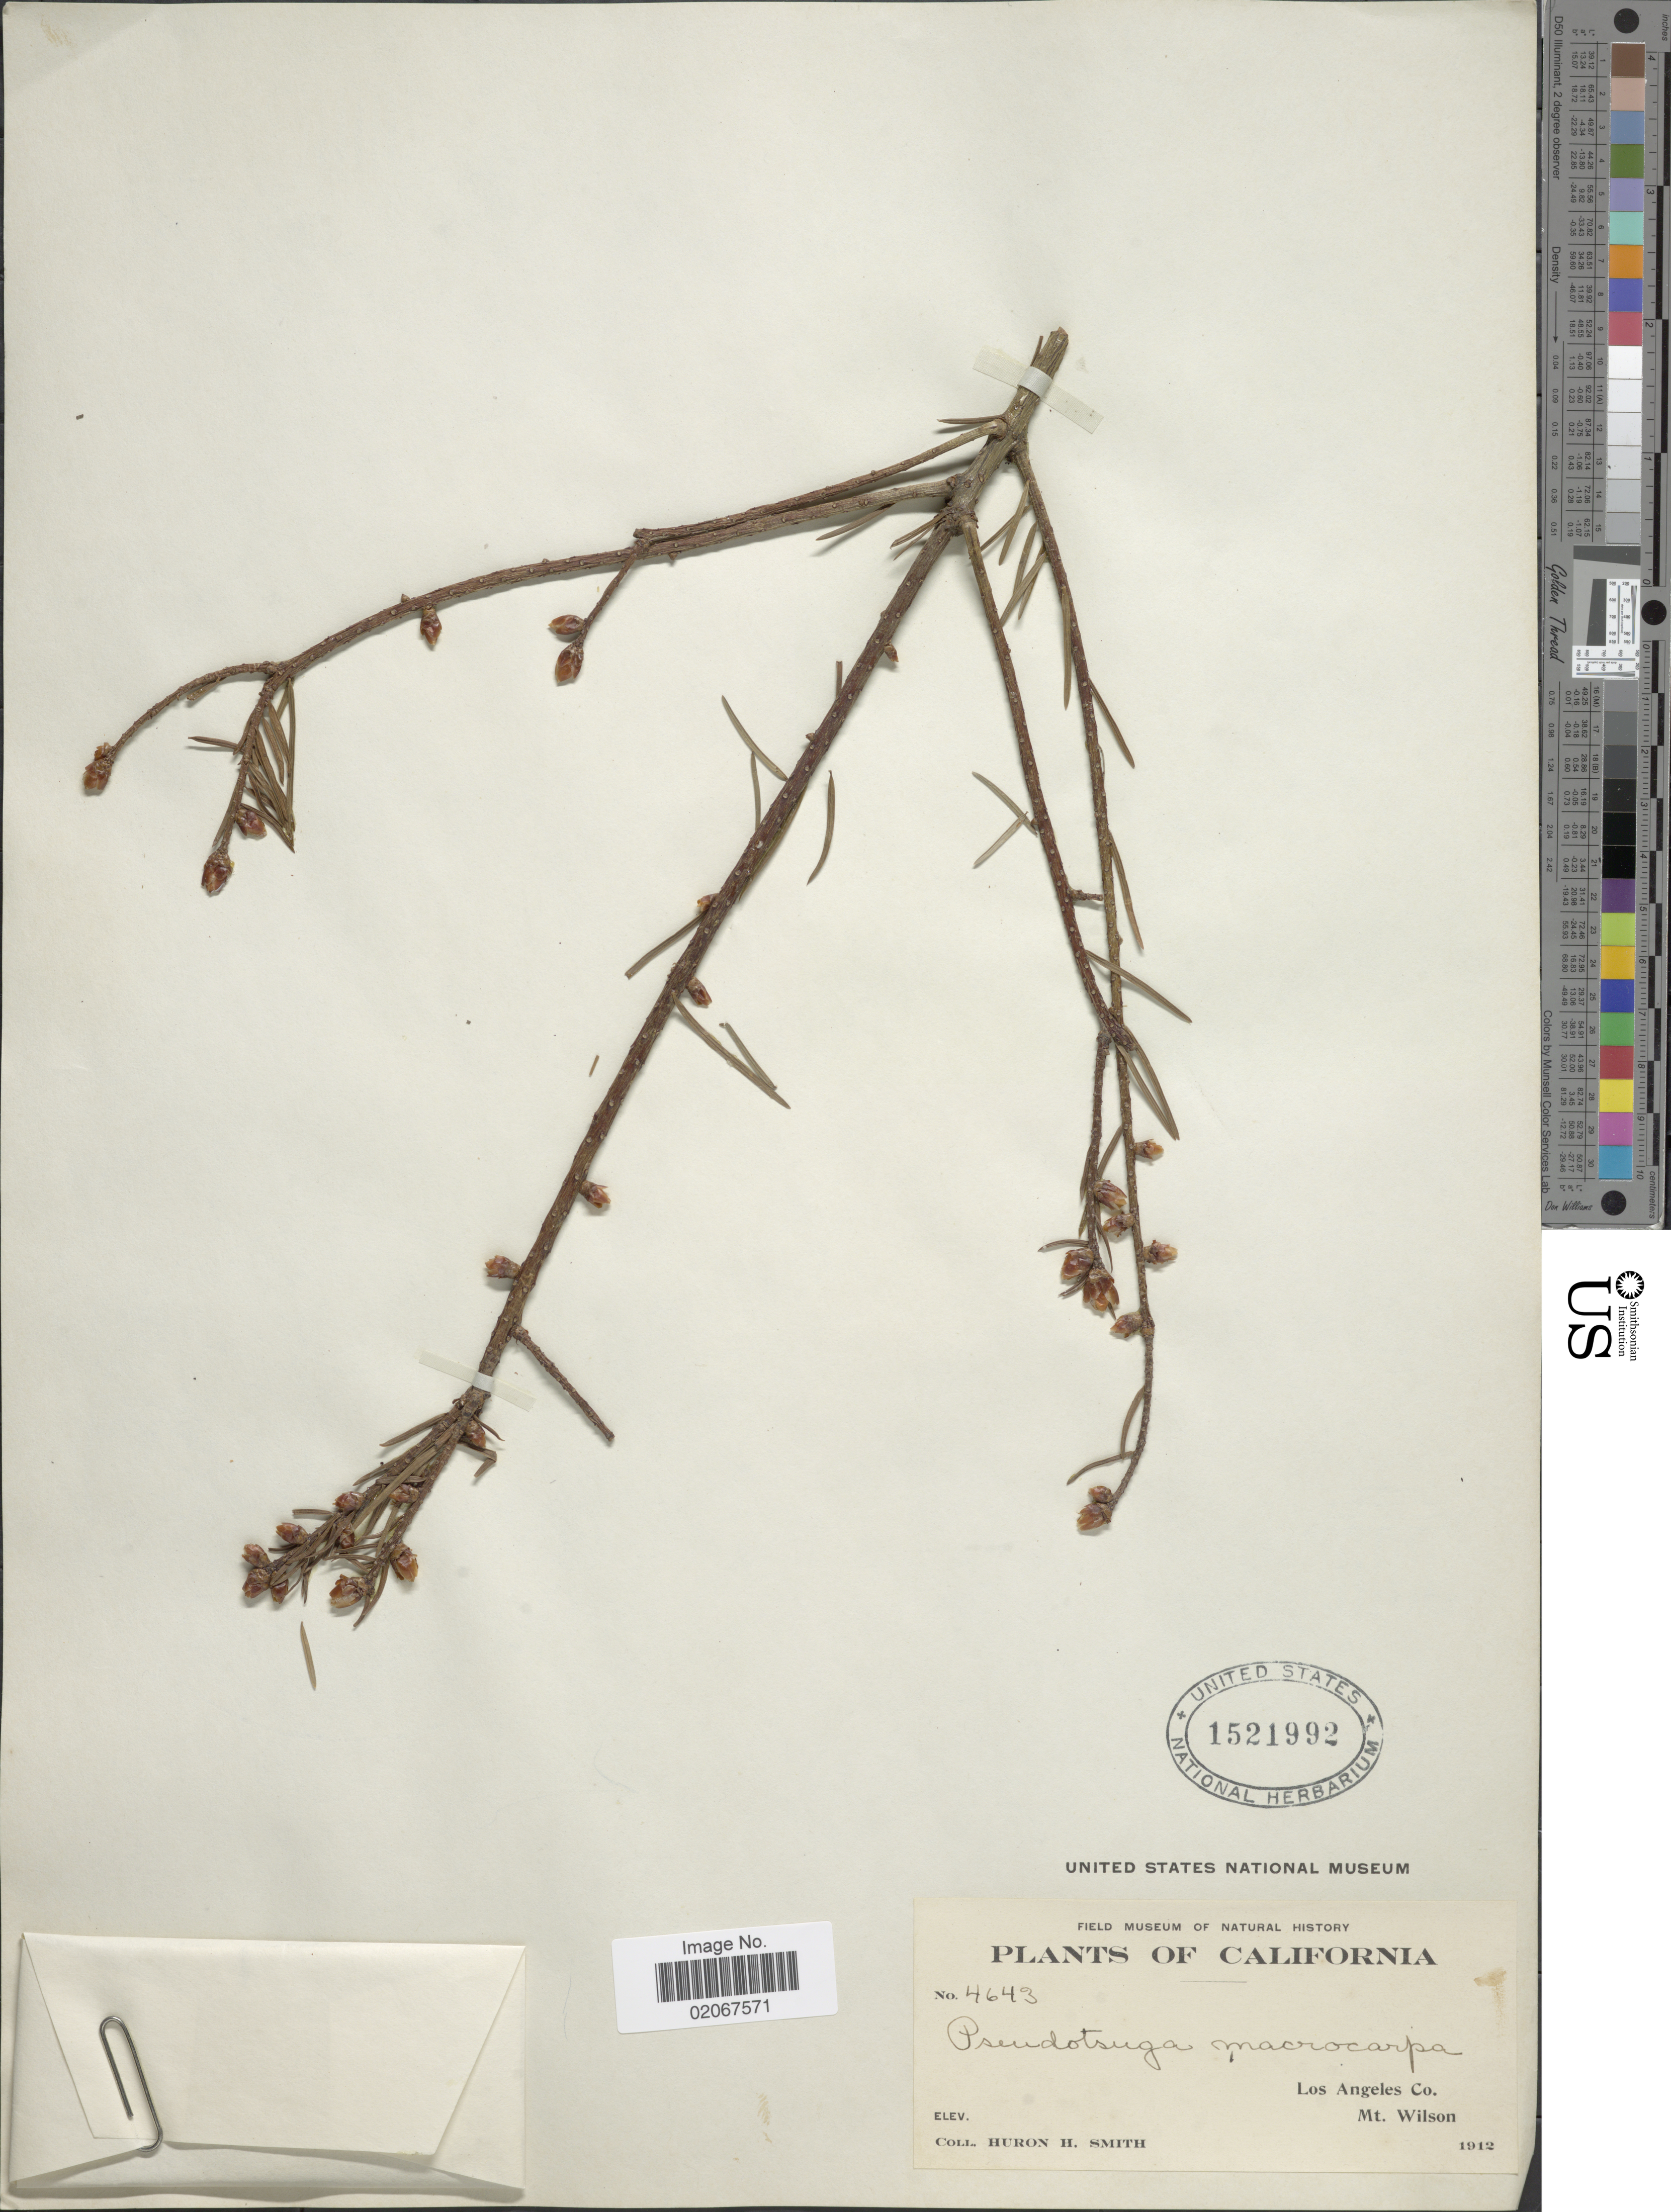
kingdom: Plantae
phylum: Tracheophyta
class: Pinopsida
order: Pinales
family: Pinaceae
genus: Pseudotsuga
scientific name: Pseudotsuga macrocarpa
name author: (Vasey) Mayr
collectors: Huron H. Smith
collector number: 4643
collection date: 1912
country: United States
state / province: California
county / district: Los Angeles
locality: California, Los Angeles co. Mt Wilson.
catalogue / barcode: US 1521992